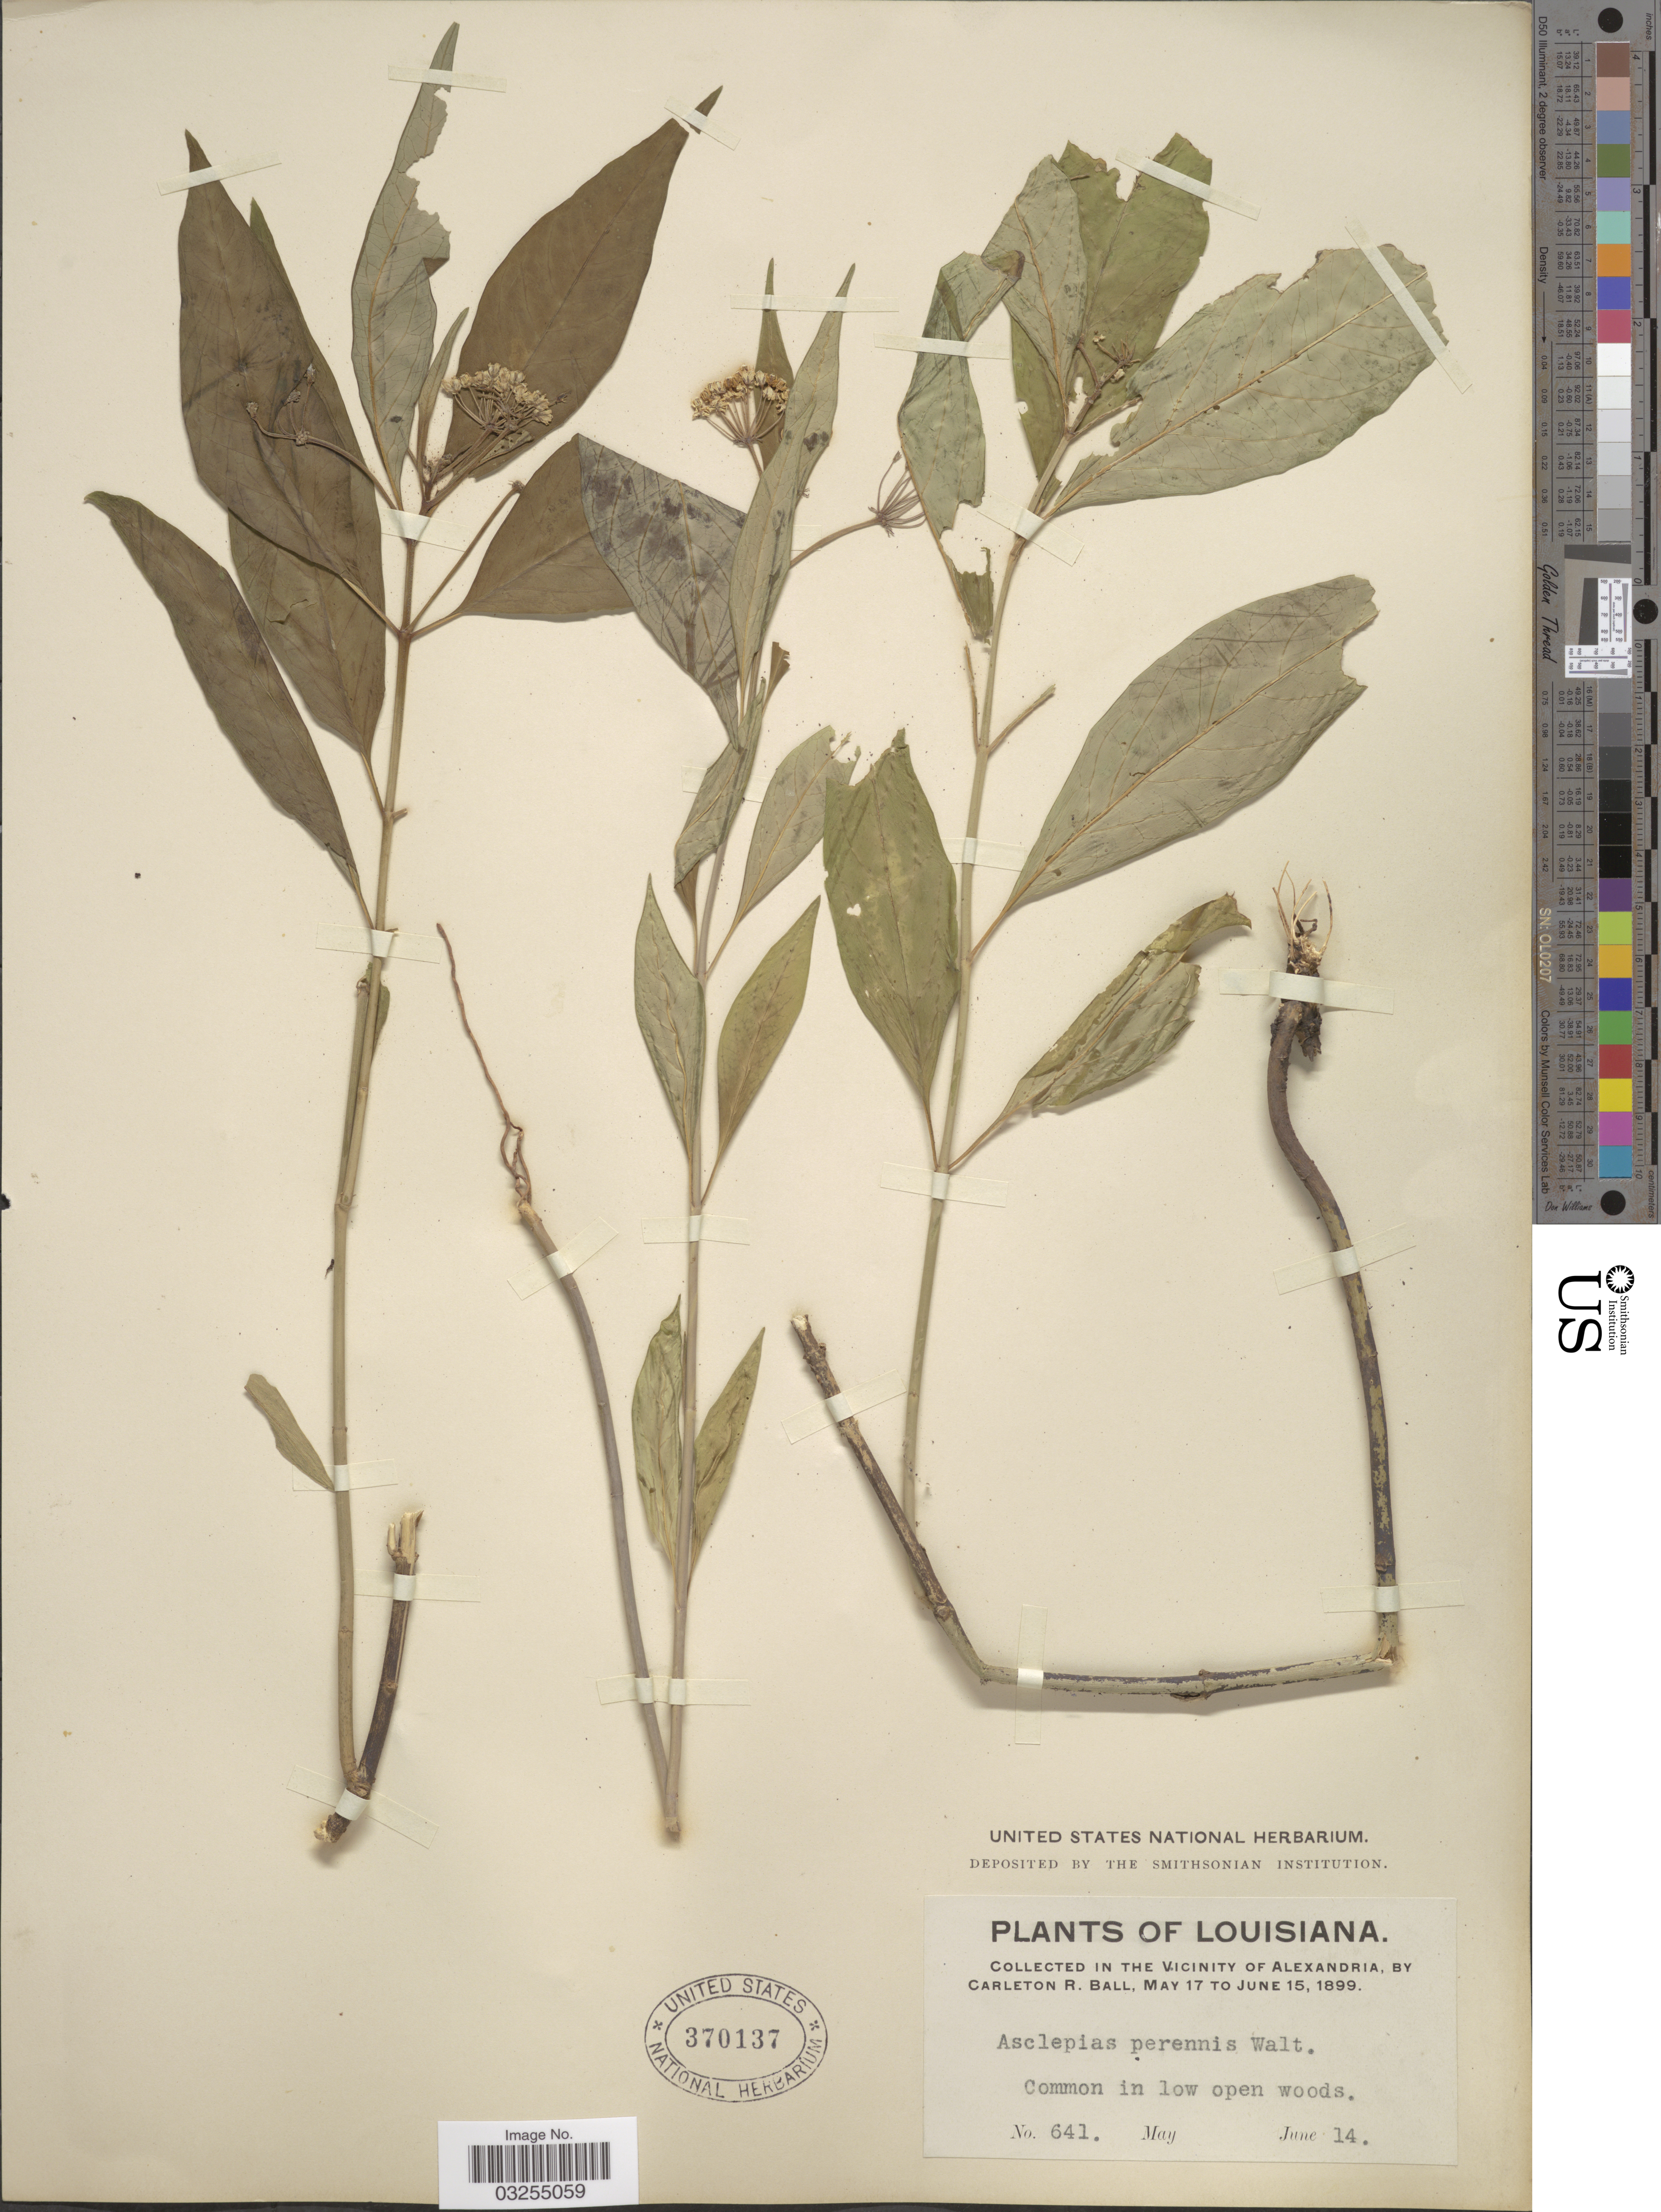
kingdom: Plantae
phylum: Tracheophyta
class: Magnoliopsida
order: Gentianales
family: Apocynaceae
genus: Asclepias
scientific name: Asclepias perennis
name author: Walter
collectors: C. R. Ball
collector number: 641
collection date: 1899-06-14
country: United States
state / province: Louisiana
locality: In the Vicinity of Alexandria.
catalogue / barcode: US 370137